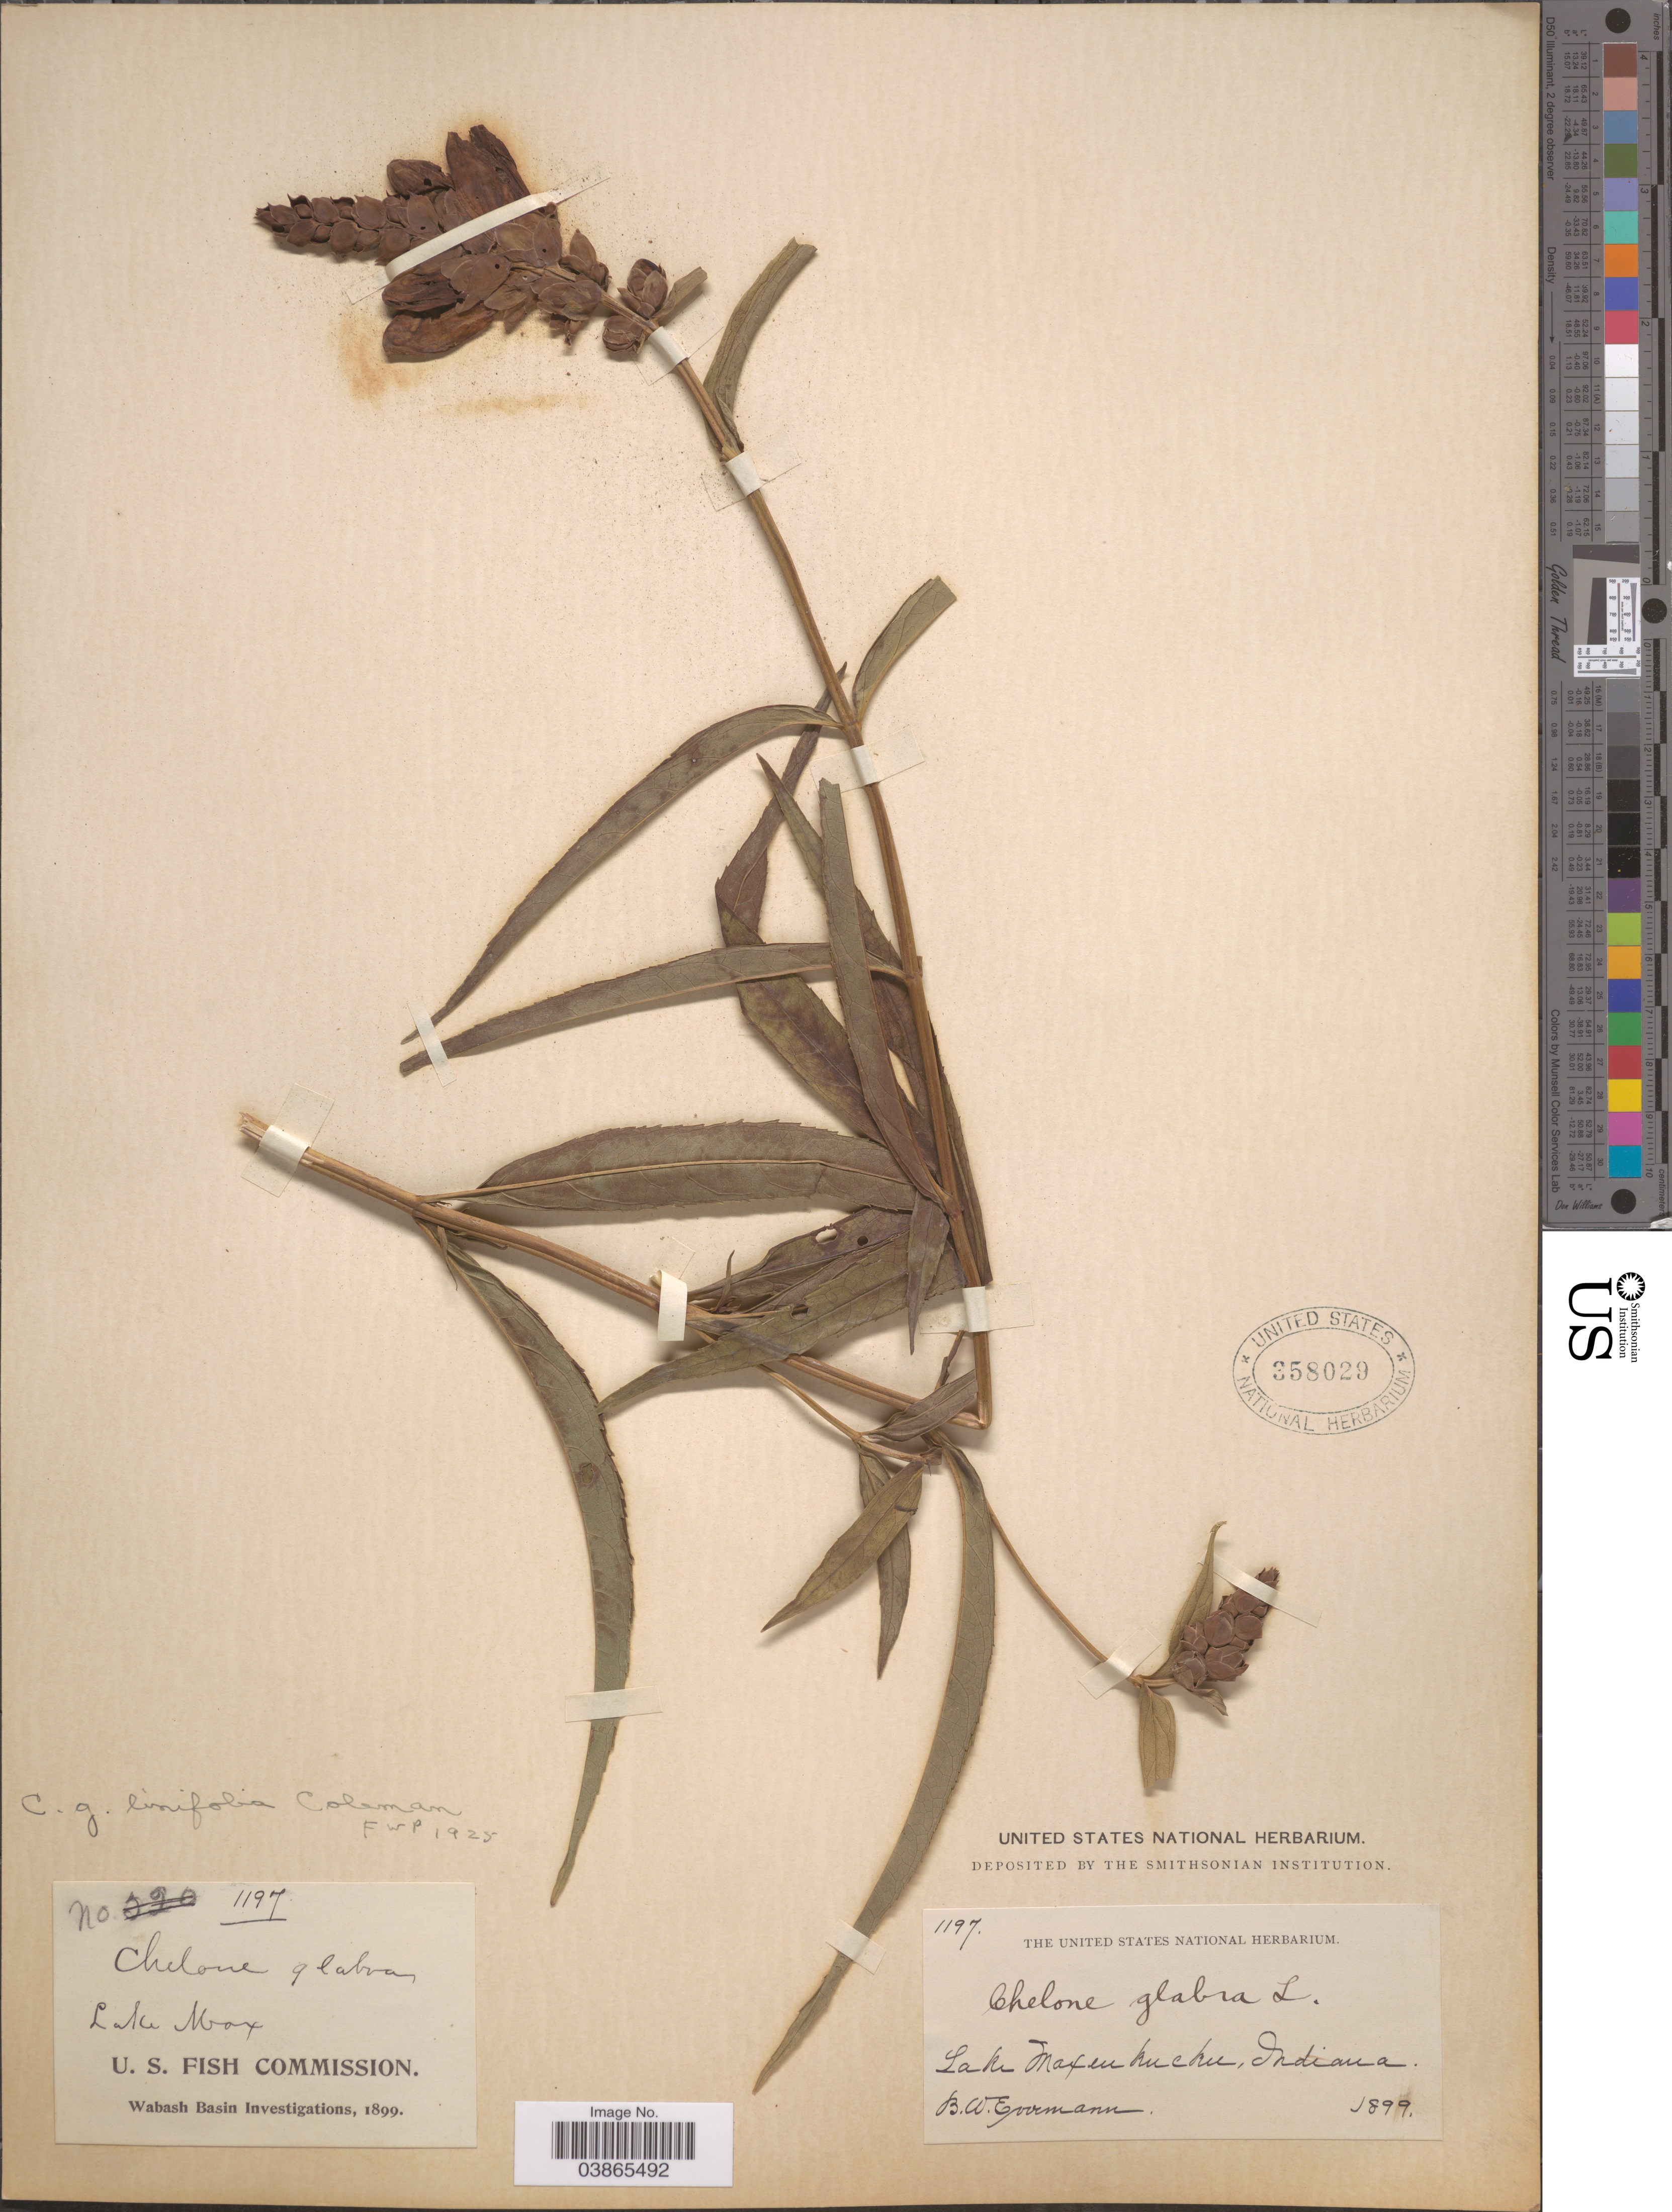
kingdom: Plantae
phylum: Tracheophyta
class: Magnoliopsida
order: Lamiales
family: Plantaginaceae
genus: Chelone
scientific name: Chelone glabra var. linifolia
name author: Coleman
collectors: B. W. Evermann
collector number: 1197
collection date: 1899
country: United States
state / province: Indiana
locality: Lake Maxinkuckee.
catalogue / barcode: US 358029